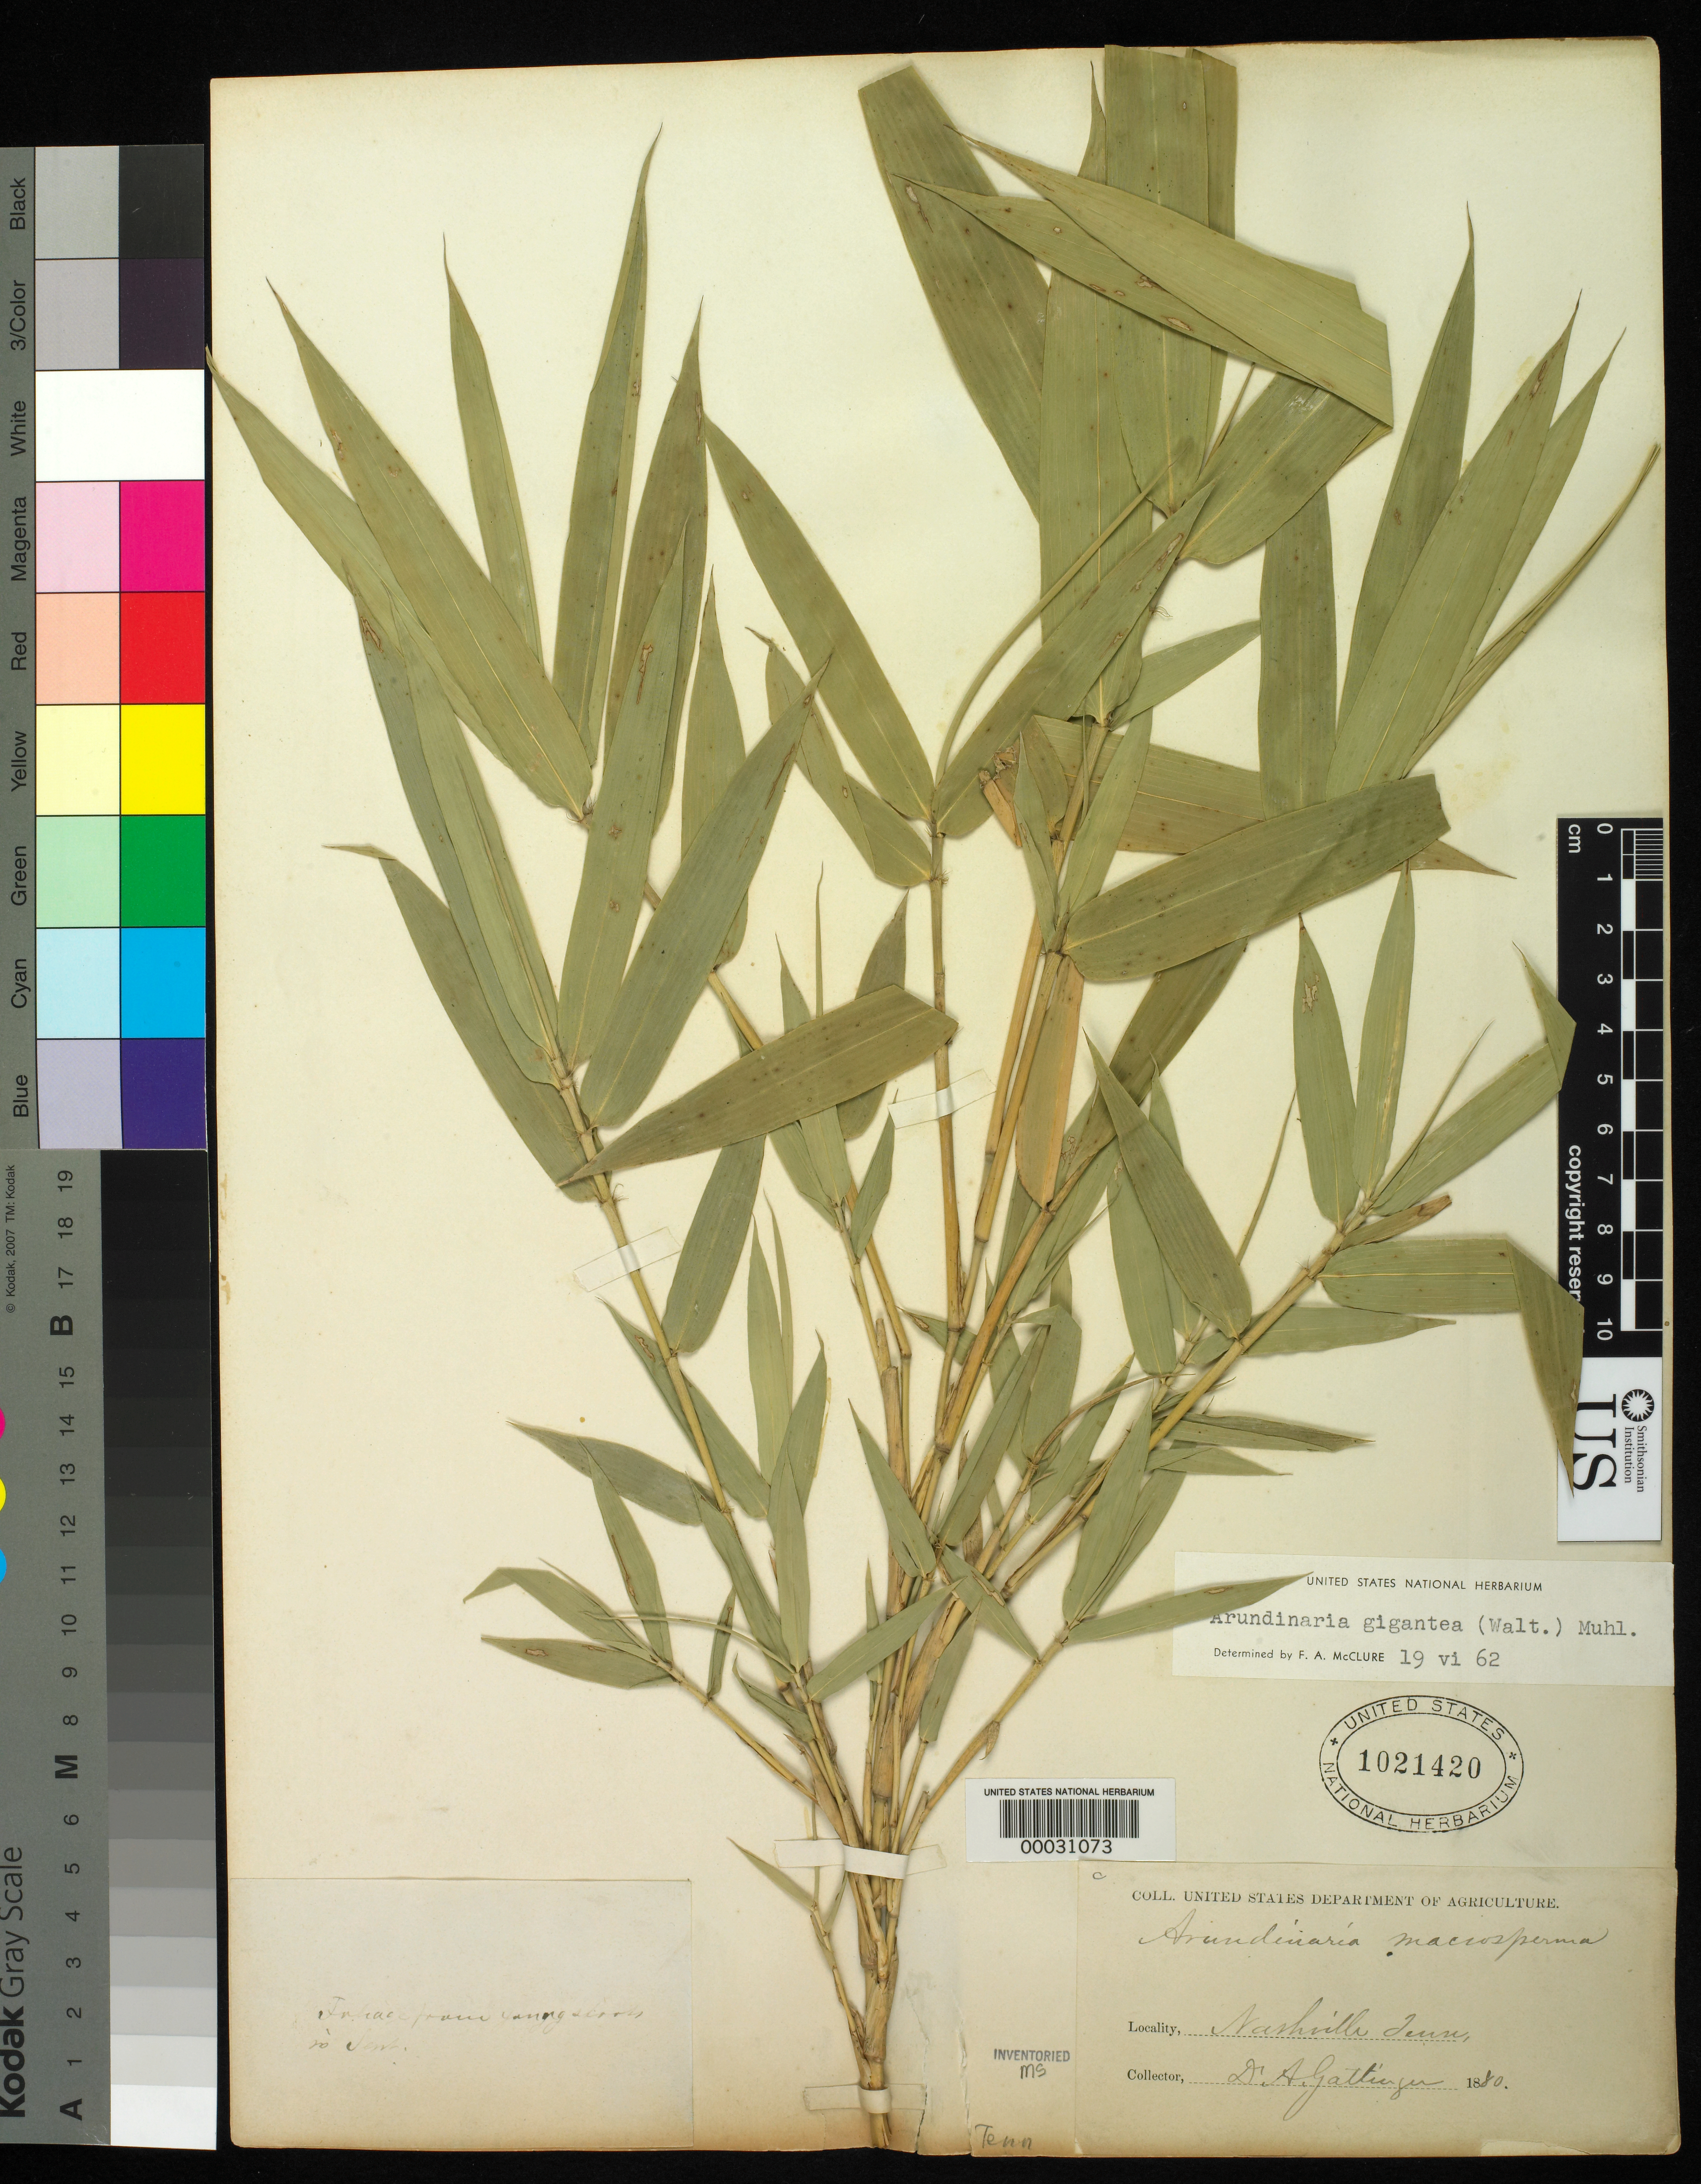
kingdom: Plantae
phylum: Tracheophyta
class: Liliopsida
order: Poales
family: Poaceae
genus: Arundinaria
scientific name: Arundinaria gigantea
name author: (Walter) Muhl.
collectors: A. Gattinger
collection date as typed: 1880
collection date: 1880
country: United States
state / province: Tennessee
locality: Canebrakes, nashville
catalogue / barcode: US 1021420